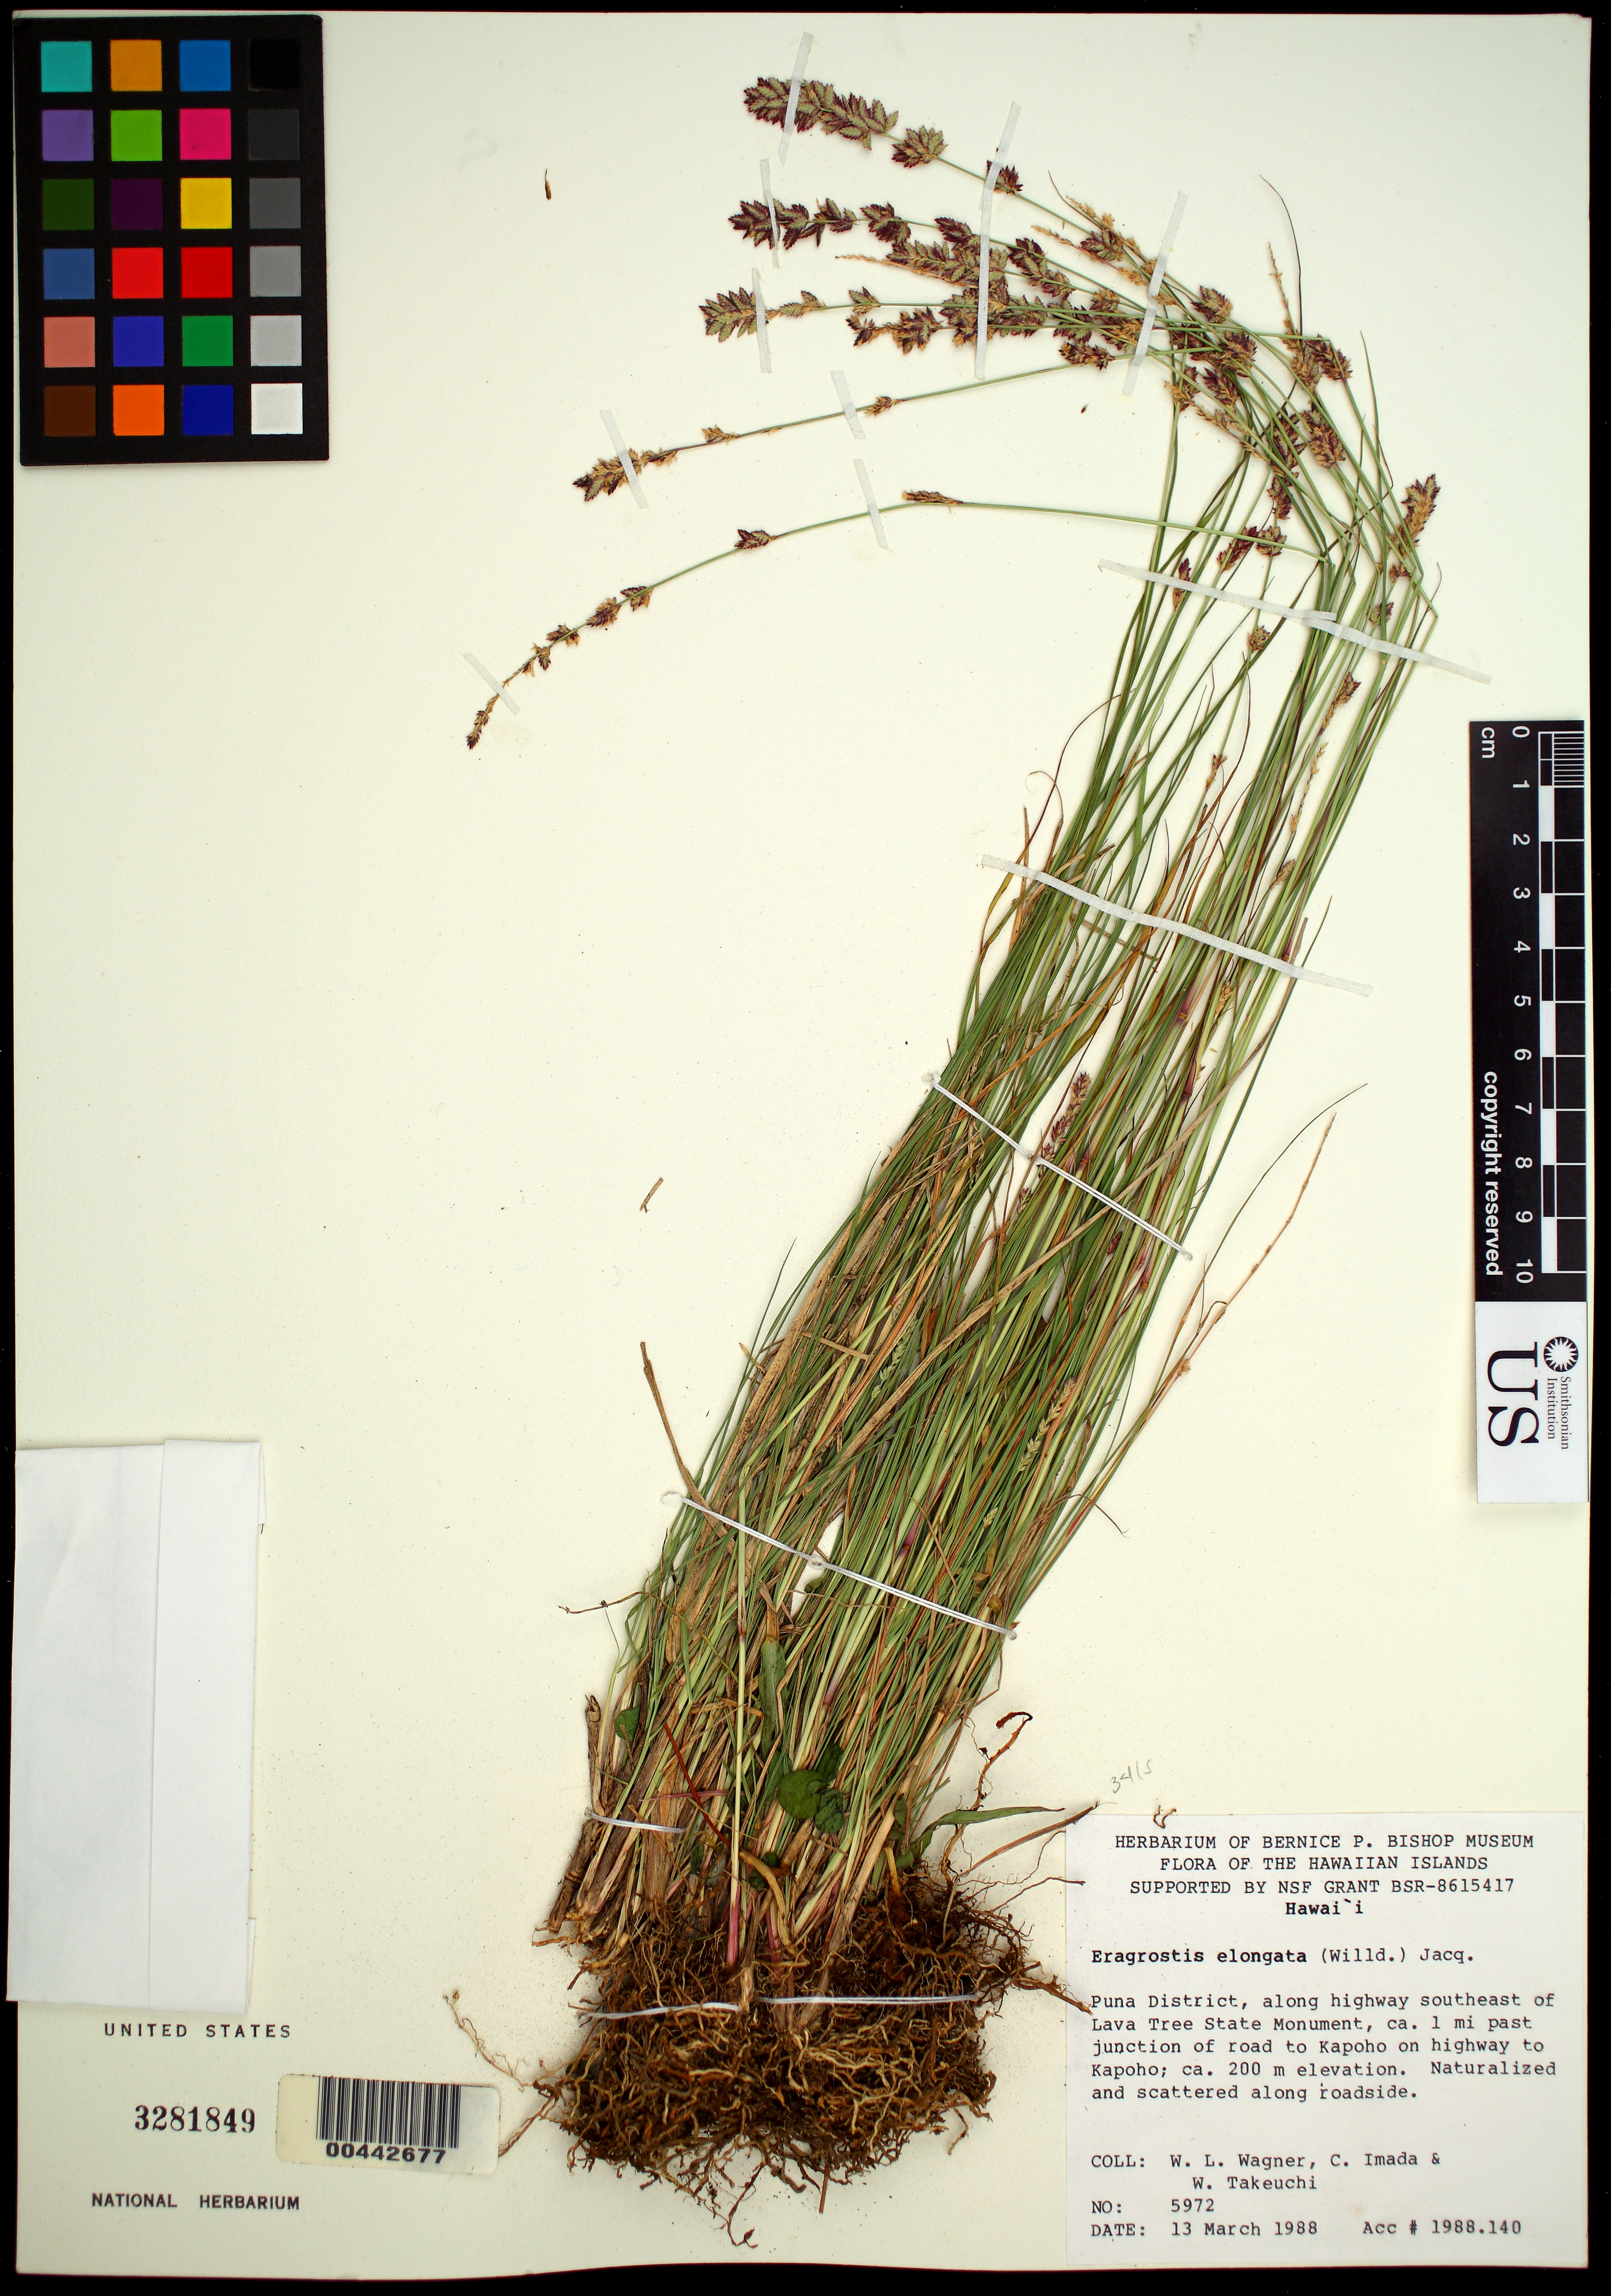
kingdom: Plantae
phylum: Tracheophyta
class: Liliopsida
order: Poales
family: Poaceae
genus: Eragrostis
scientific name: Eragrostis elongata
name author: (Willd.) J. Jacq.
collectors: W. L. Wagner, C. Imada & W. N. Takeuchi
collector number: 5972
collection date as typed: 13 Mar 1988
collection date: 1988-03-13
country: United States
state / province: Hawaii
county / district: Hawaii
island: Hawaii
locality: Puna District, along hwy. southeast of Lava Tree State Monument, ca. 1 mi. past junction of road to Kapoho on highway to Kapoho.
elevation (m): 200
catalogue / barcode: US 3281849